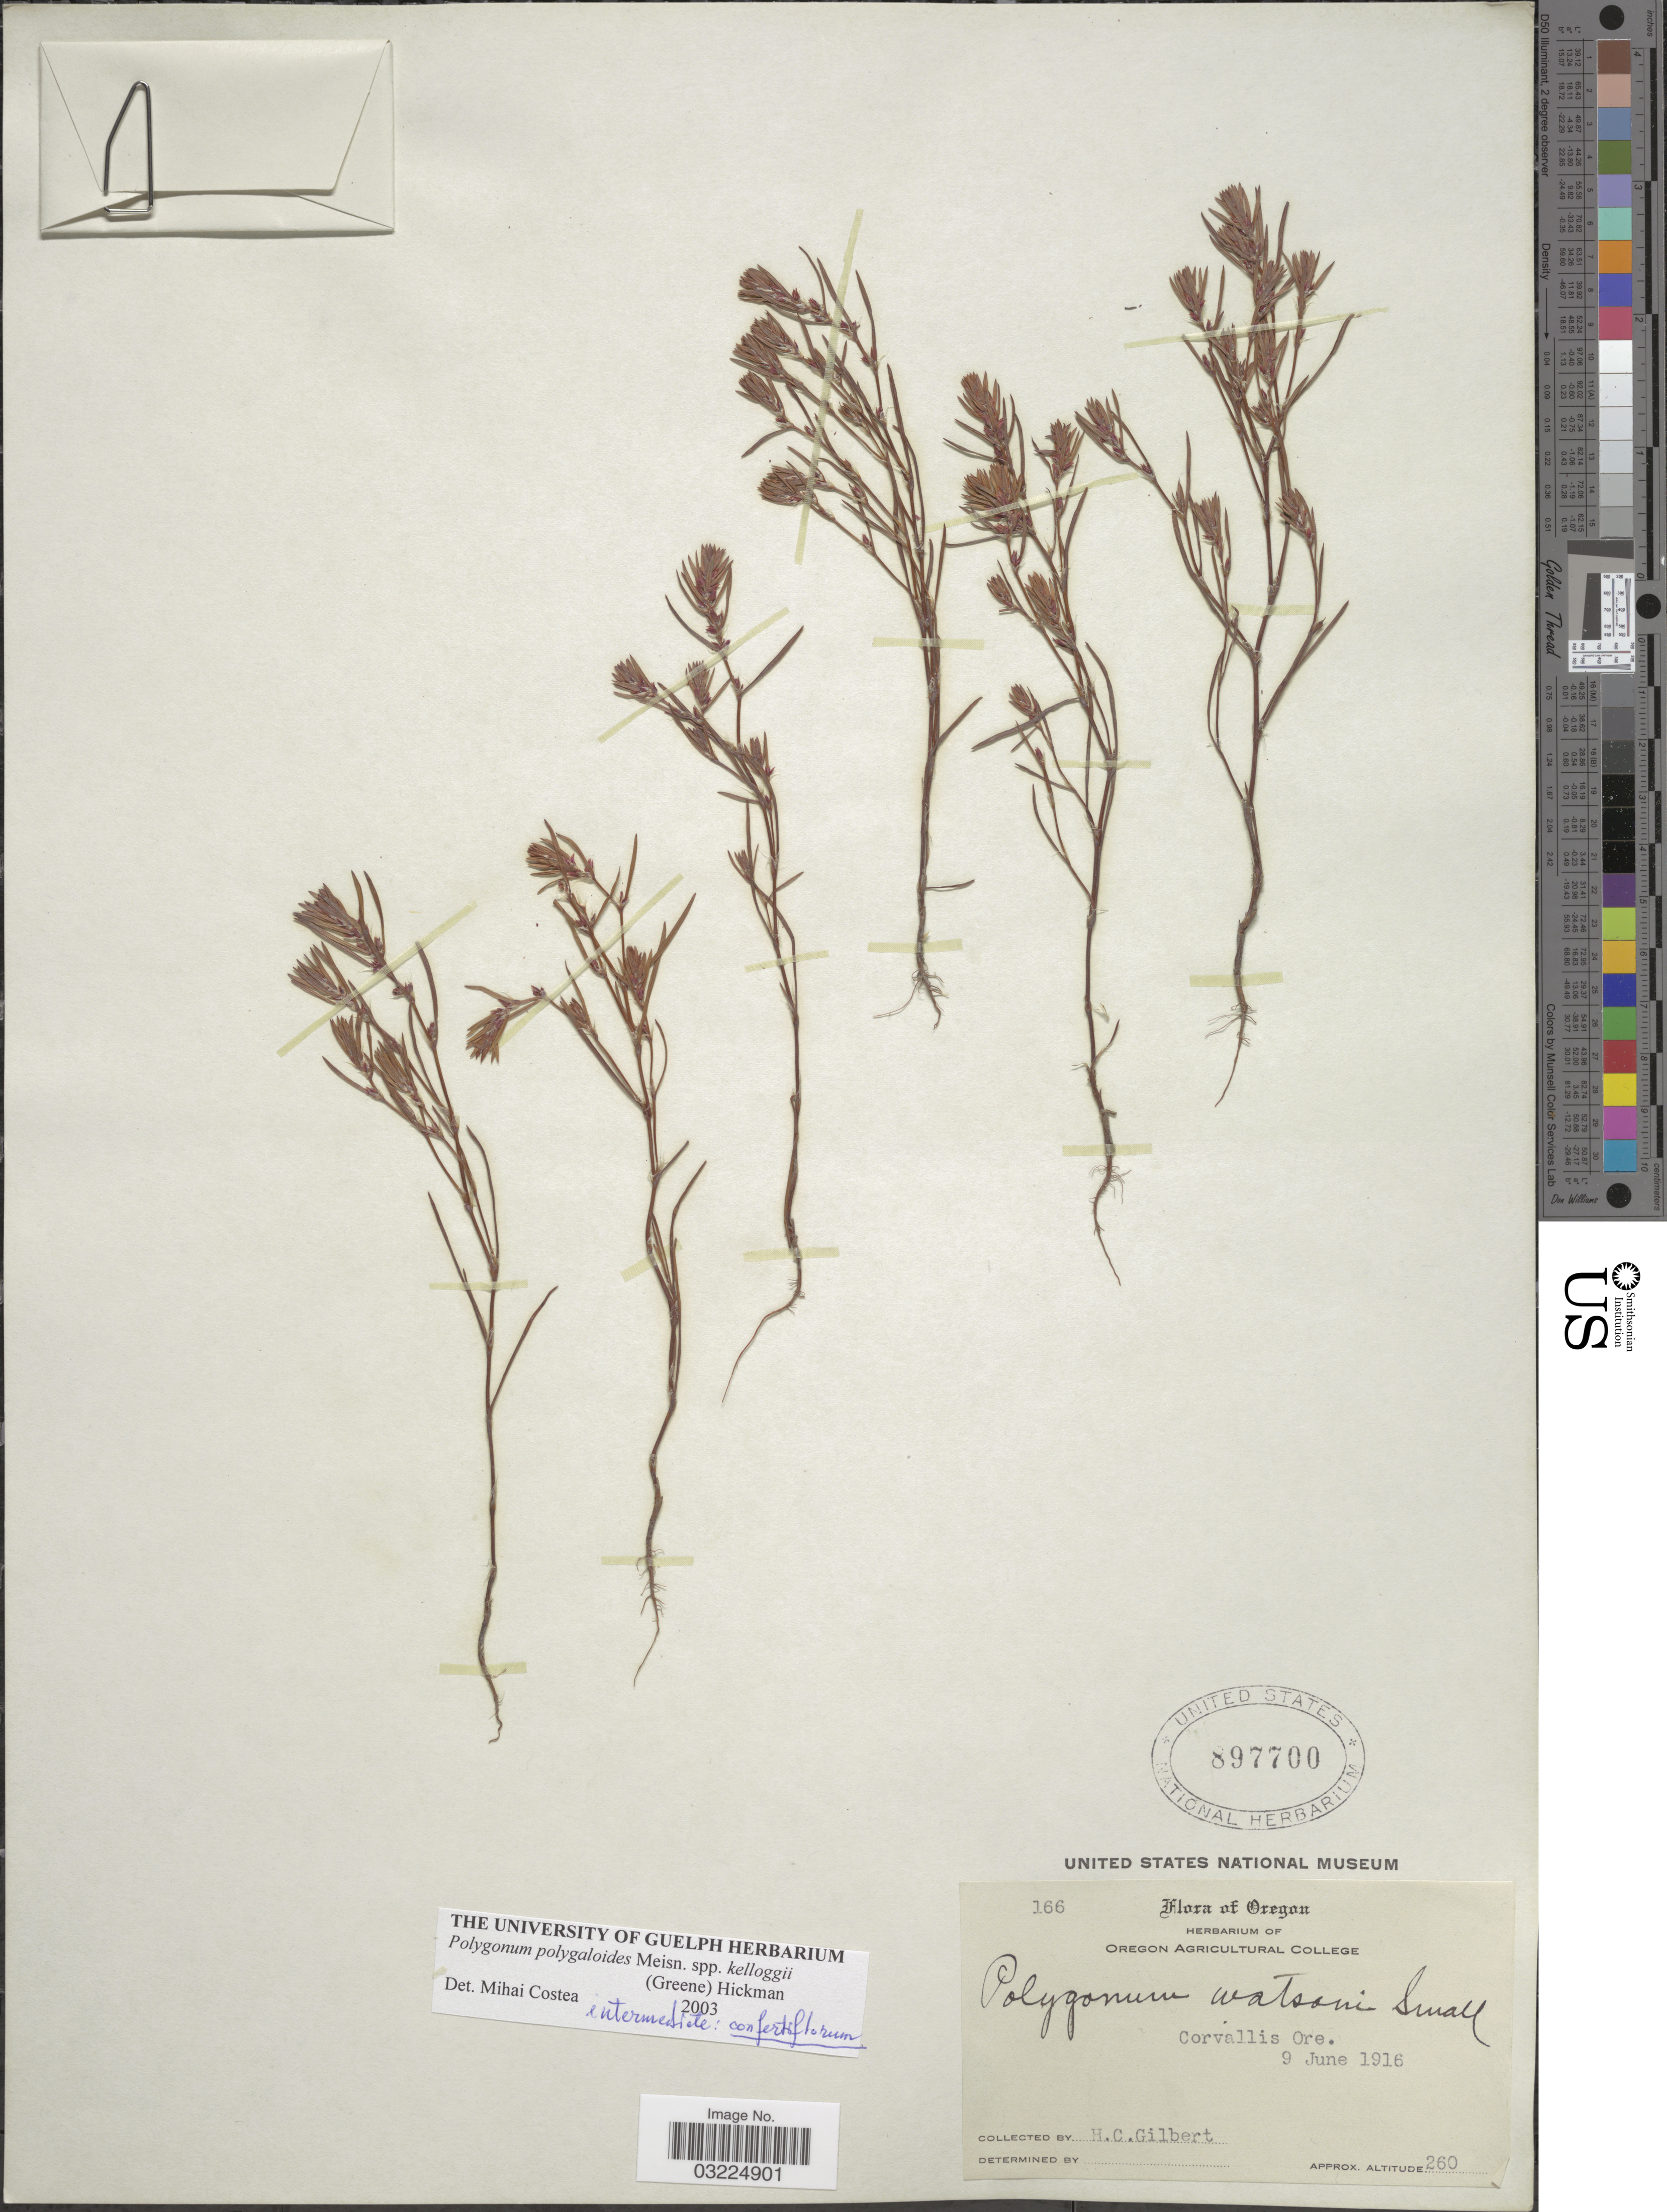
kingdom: Plantae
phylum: Tracheophyta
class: Magnoliopsida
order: Caryophyllales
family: Polygonaceae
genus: Polygonum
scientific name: Polygonum polygaloides subsp. kelloggii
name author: (Greene) Hickman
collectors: H. Gilbert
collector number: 166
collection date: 1916-06-09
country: United States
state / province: Oregon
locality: Corvallis Ore.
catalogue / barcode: US 897700